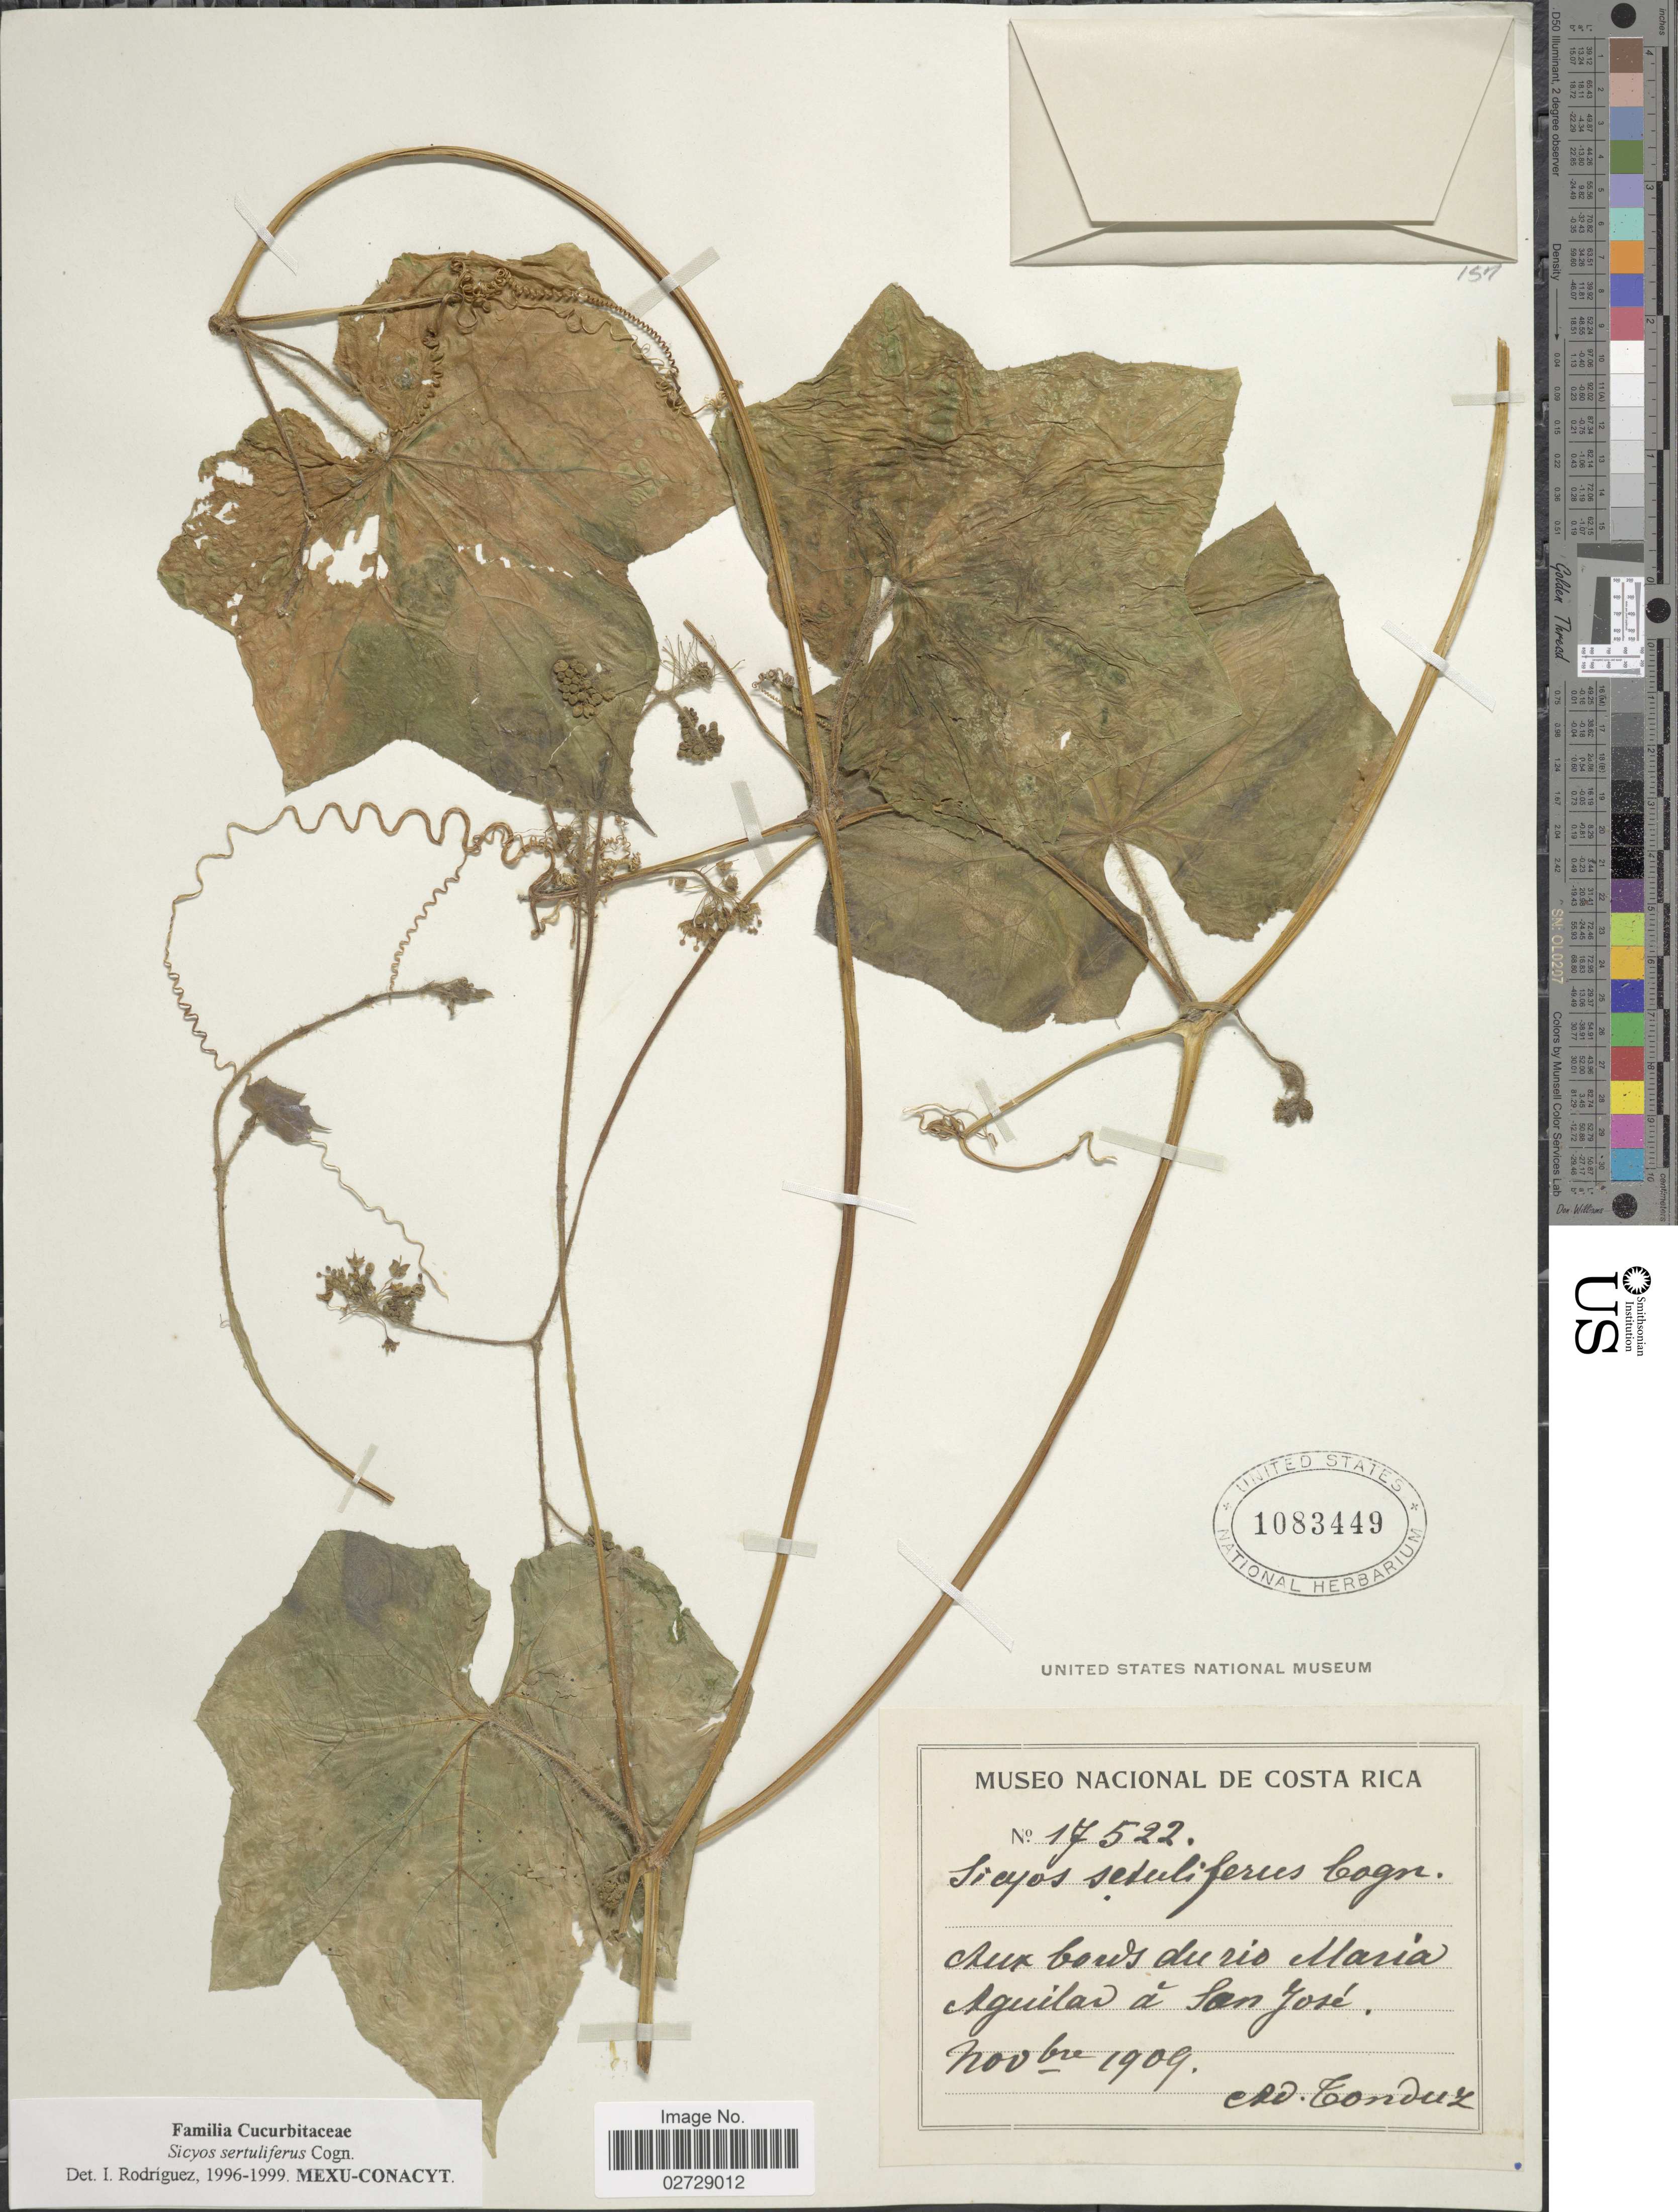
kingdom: Plantae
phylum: Tracheophyta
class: Magnoliopsida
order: Cucurbitales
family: Cucurbitaceae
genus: Sicyos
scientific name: Sicyos sertuliferus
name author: Cogn. ex Durand & Pittier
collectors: A. Tonduz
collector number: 17522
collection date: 1909-11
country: Costa Rica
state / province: San José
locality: Aux bords du rio Maria Aguilar á San José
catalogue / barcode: US 1083449